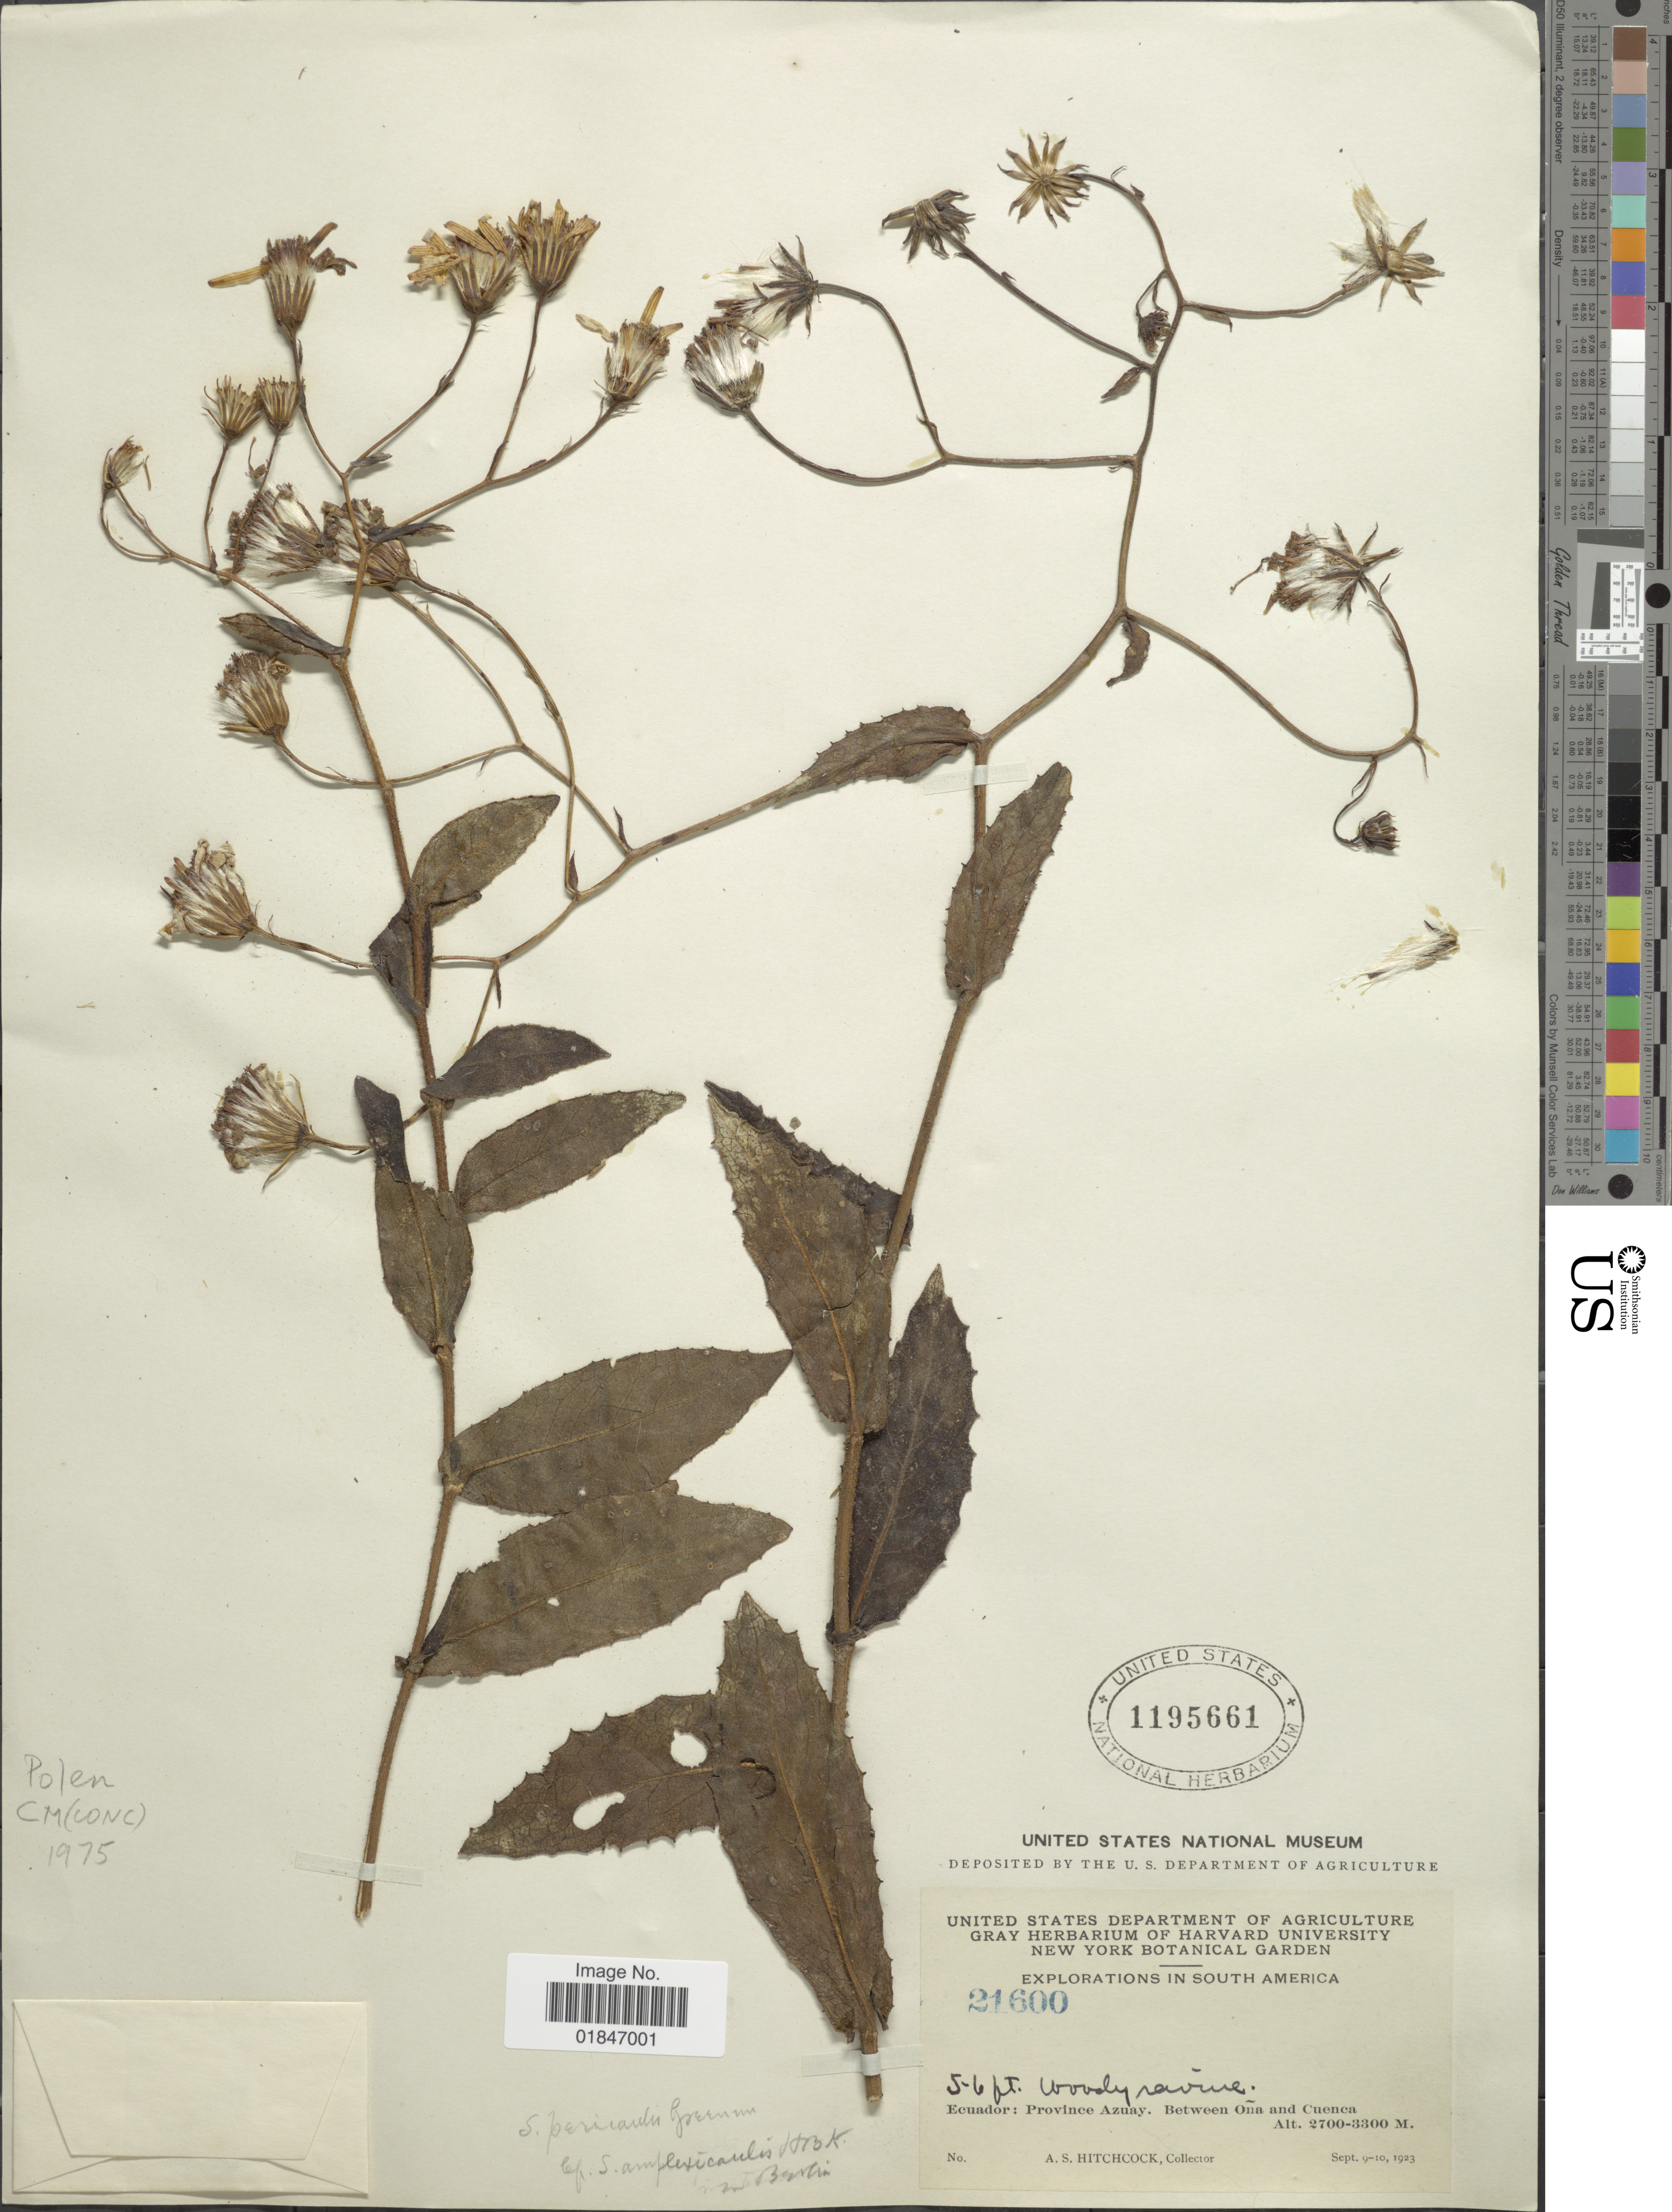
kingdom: Plantae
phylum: Tracheophyta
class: Magnoliopsida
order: Asterales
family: Asteraceae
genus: Dendrophorbium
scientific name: Dendrophorbium pericaule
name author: (Greenm.) B. Nord.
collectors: A. S. Hitchcock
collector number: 21600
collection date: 1923-09-09/1923-09-10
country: Ecuador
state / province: Azuay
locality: Ecuador: Province Azuay. Between Ona and Cuenca. Woody ravine.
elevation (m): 2700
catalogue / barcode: US 1195661